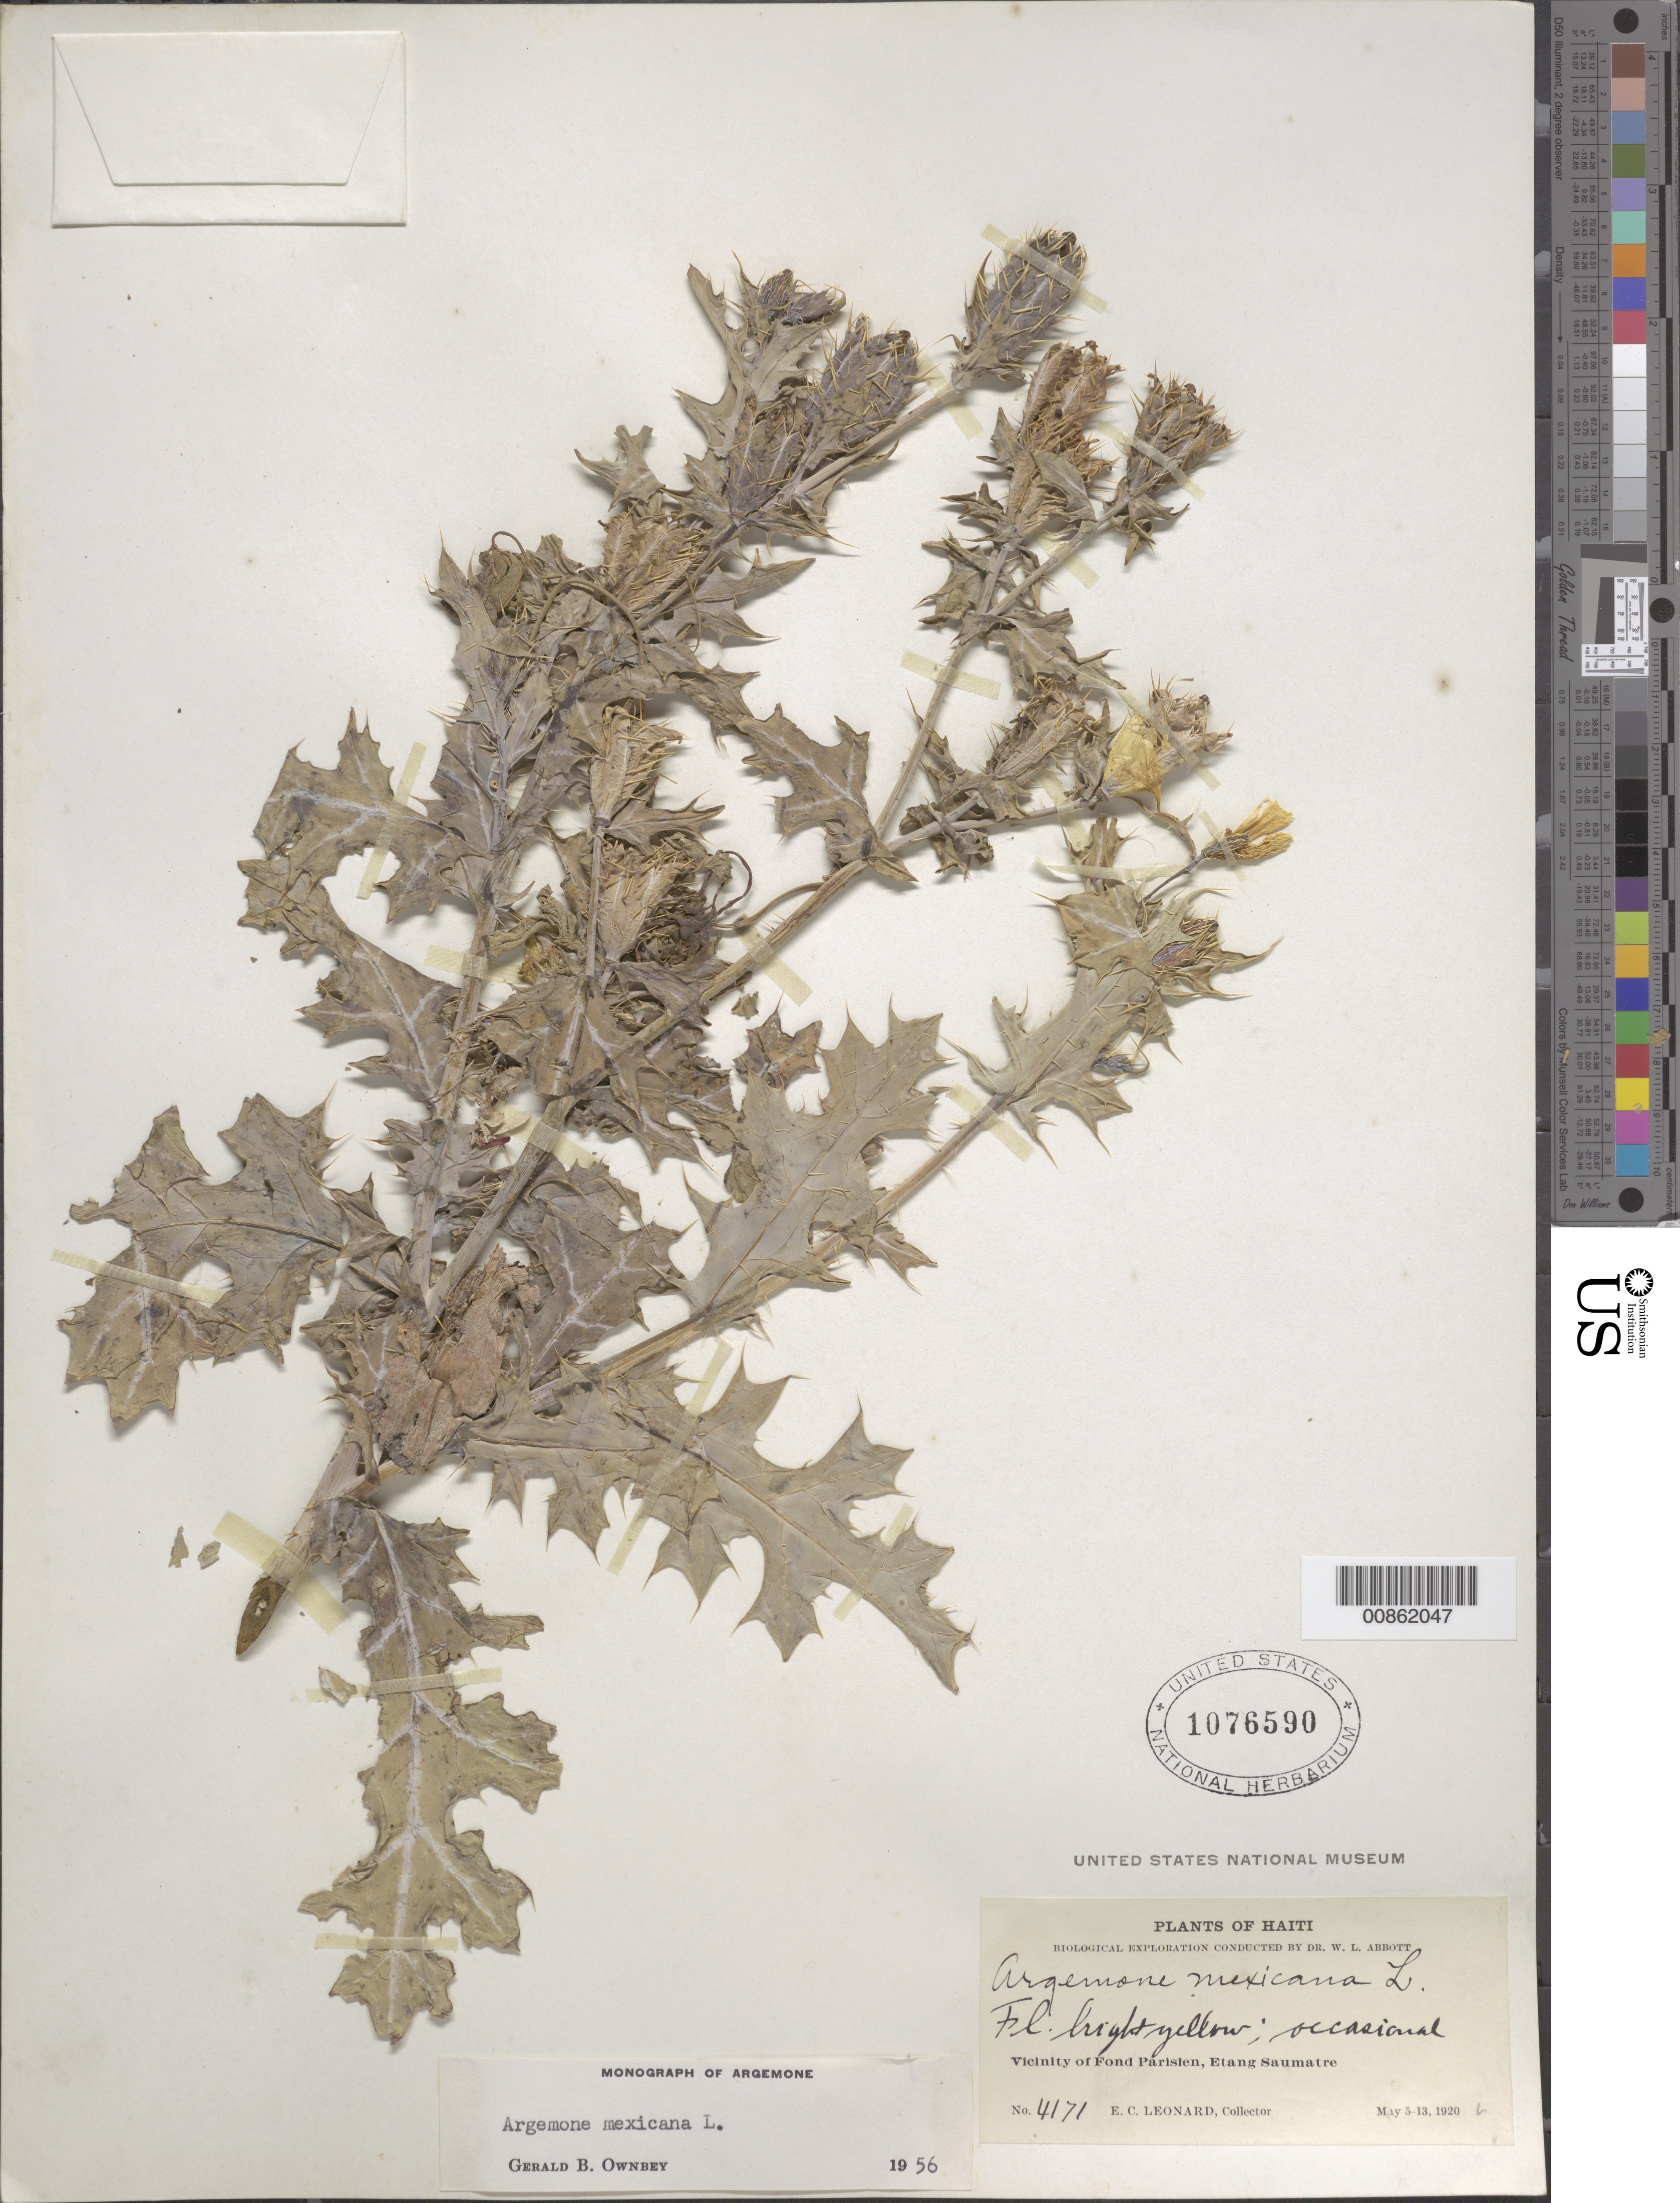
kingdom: Plantae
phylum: Tracheophyta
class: Magnoliopsida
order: Ranunculales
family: Papaveraceae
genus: Argemone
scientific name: Argemone mexicana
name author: L.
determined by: Ownbey, G. B.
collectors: E. C. Leonard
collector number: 4171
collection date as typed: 05 May 1920 to 13 May 1920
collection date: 1920-05-05/1920-05-13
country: Haiti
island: Hispaniola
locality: Vicinity of Fond Parisien, Etang Saumatre.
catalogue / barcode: US 1076590